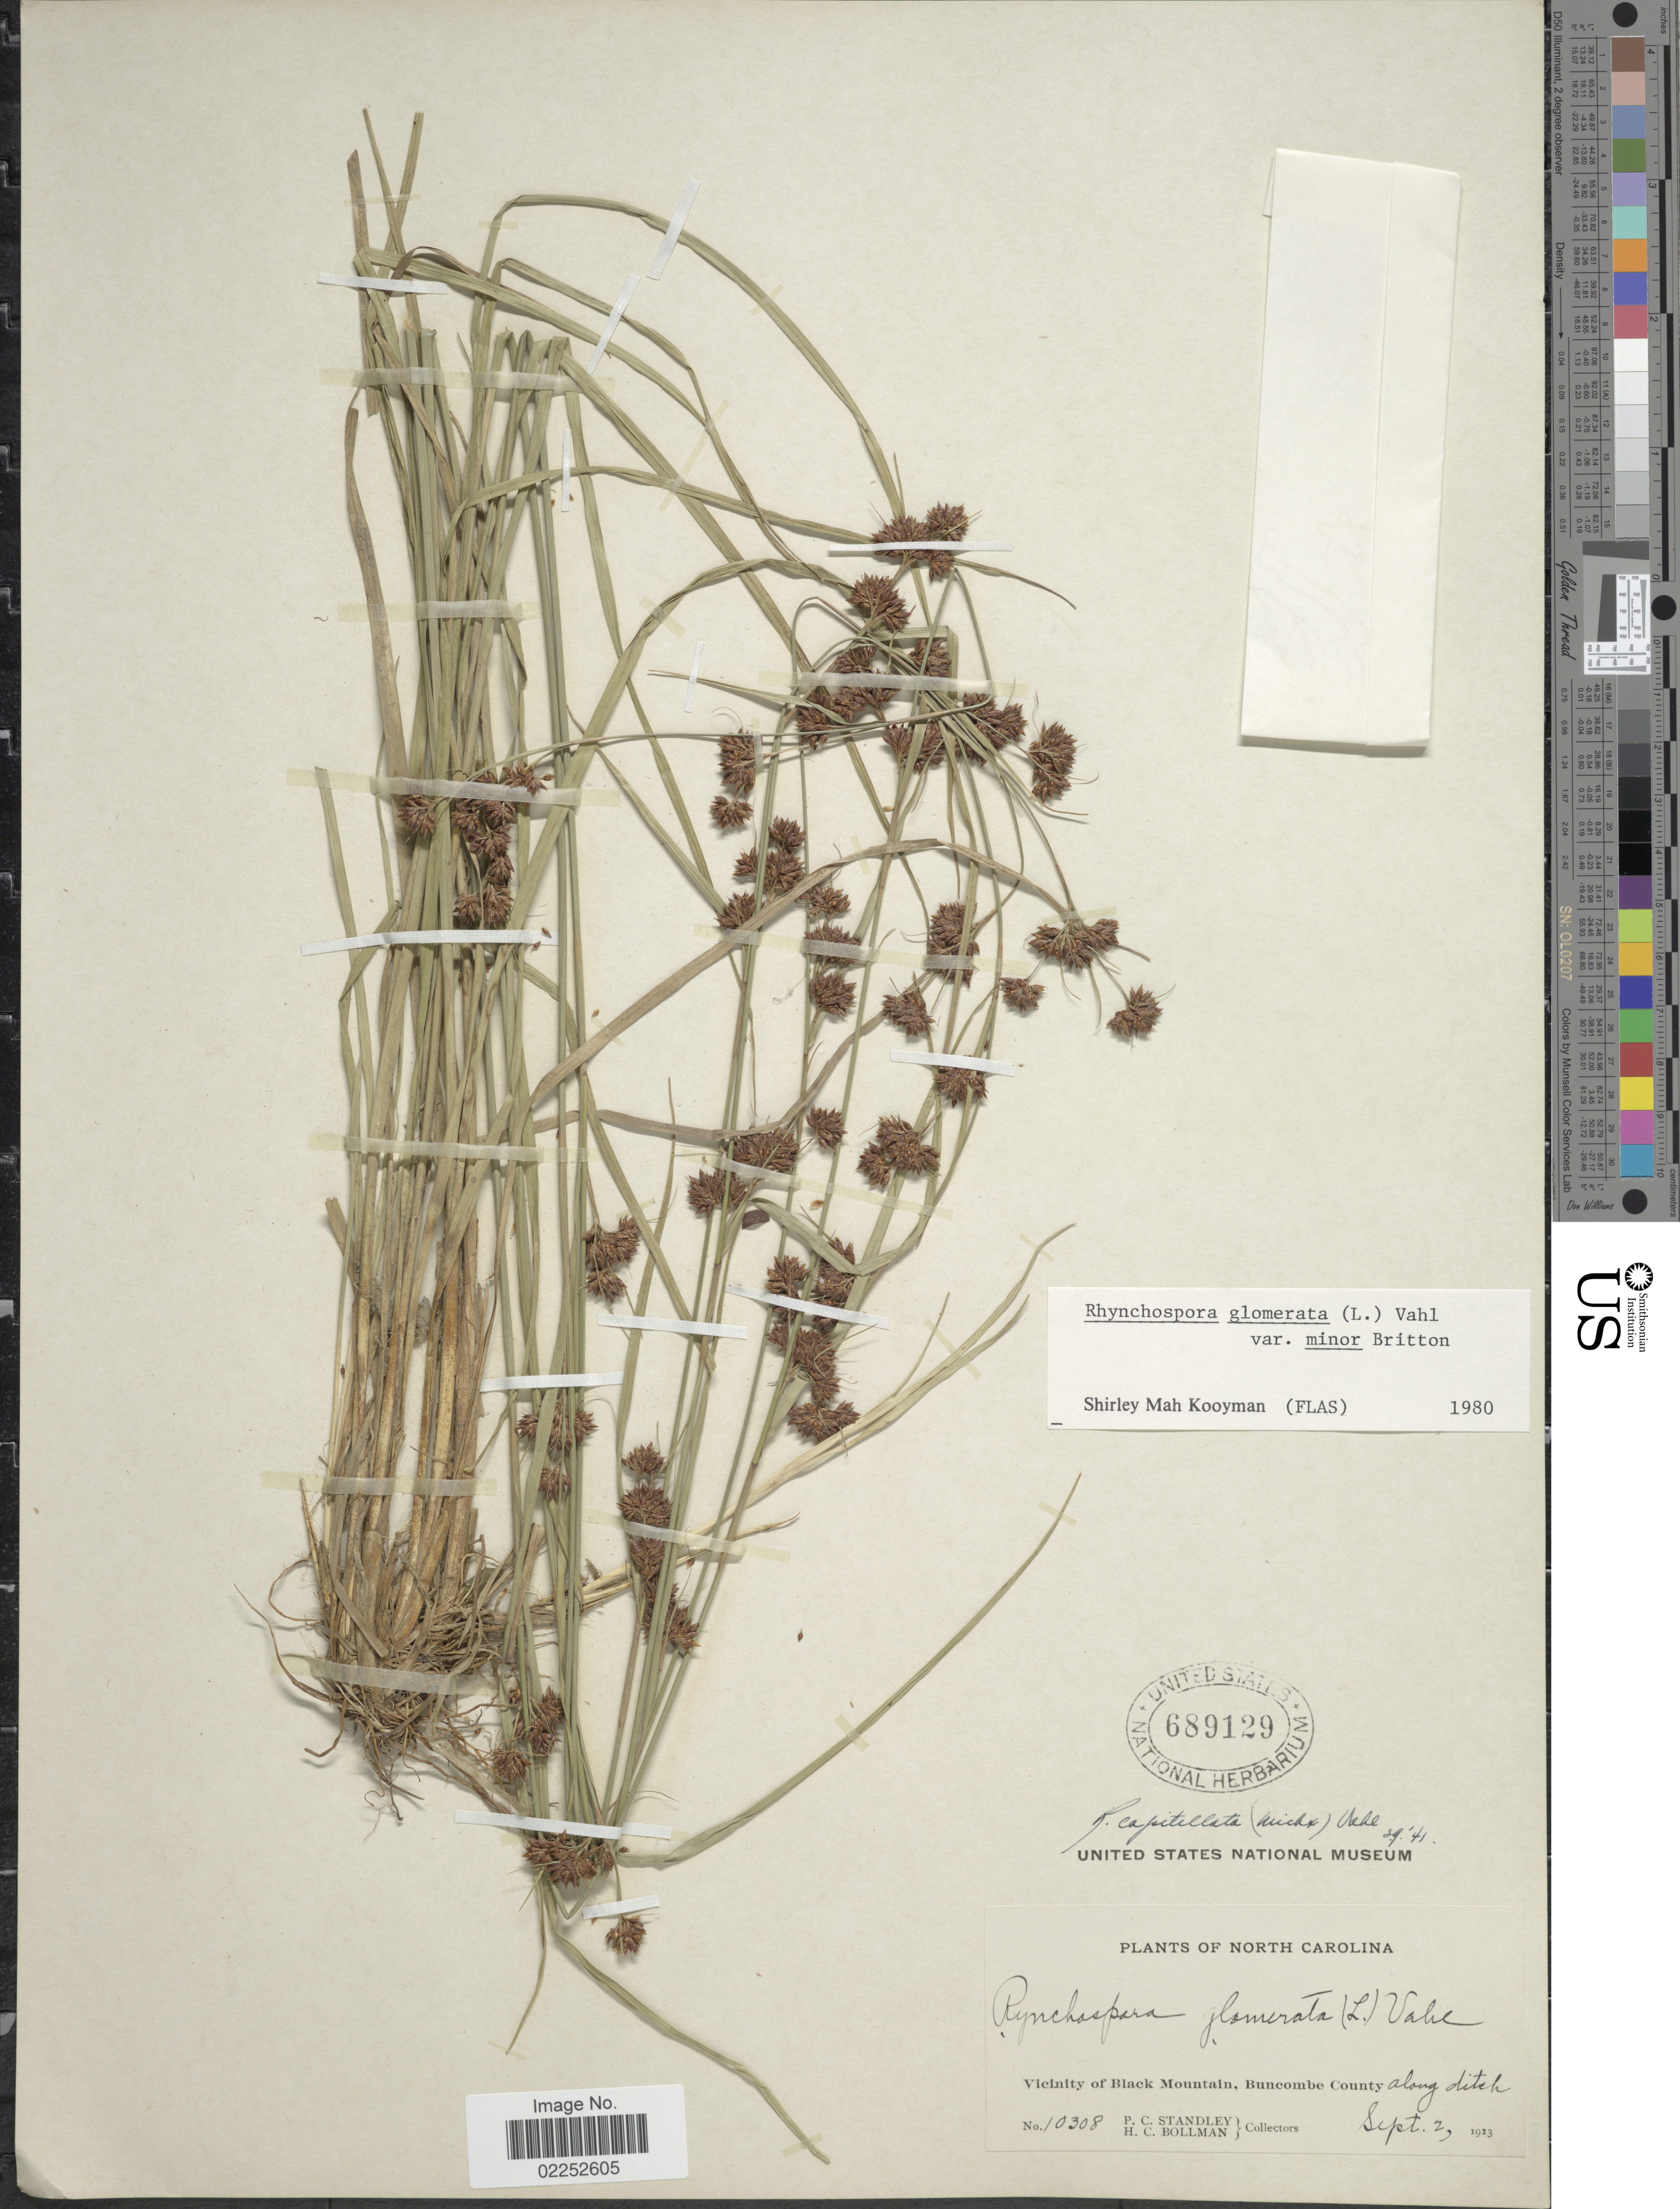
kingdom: Plantae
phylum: Tracheophyta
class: Liliopsida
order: Poales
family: Cyperaceae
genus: Rhynchospora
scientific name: Rhynchospora capitellata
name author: (Michx.) Vahl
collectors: P. C. Standley & H. C. Bollman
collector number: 10308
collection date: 1913-09-02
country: United States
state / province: North Carolina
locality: Vicinity of Black Mountain, Buncombe County, along ditch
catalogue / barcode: US 689129